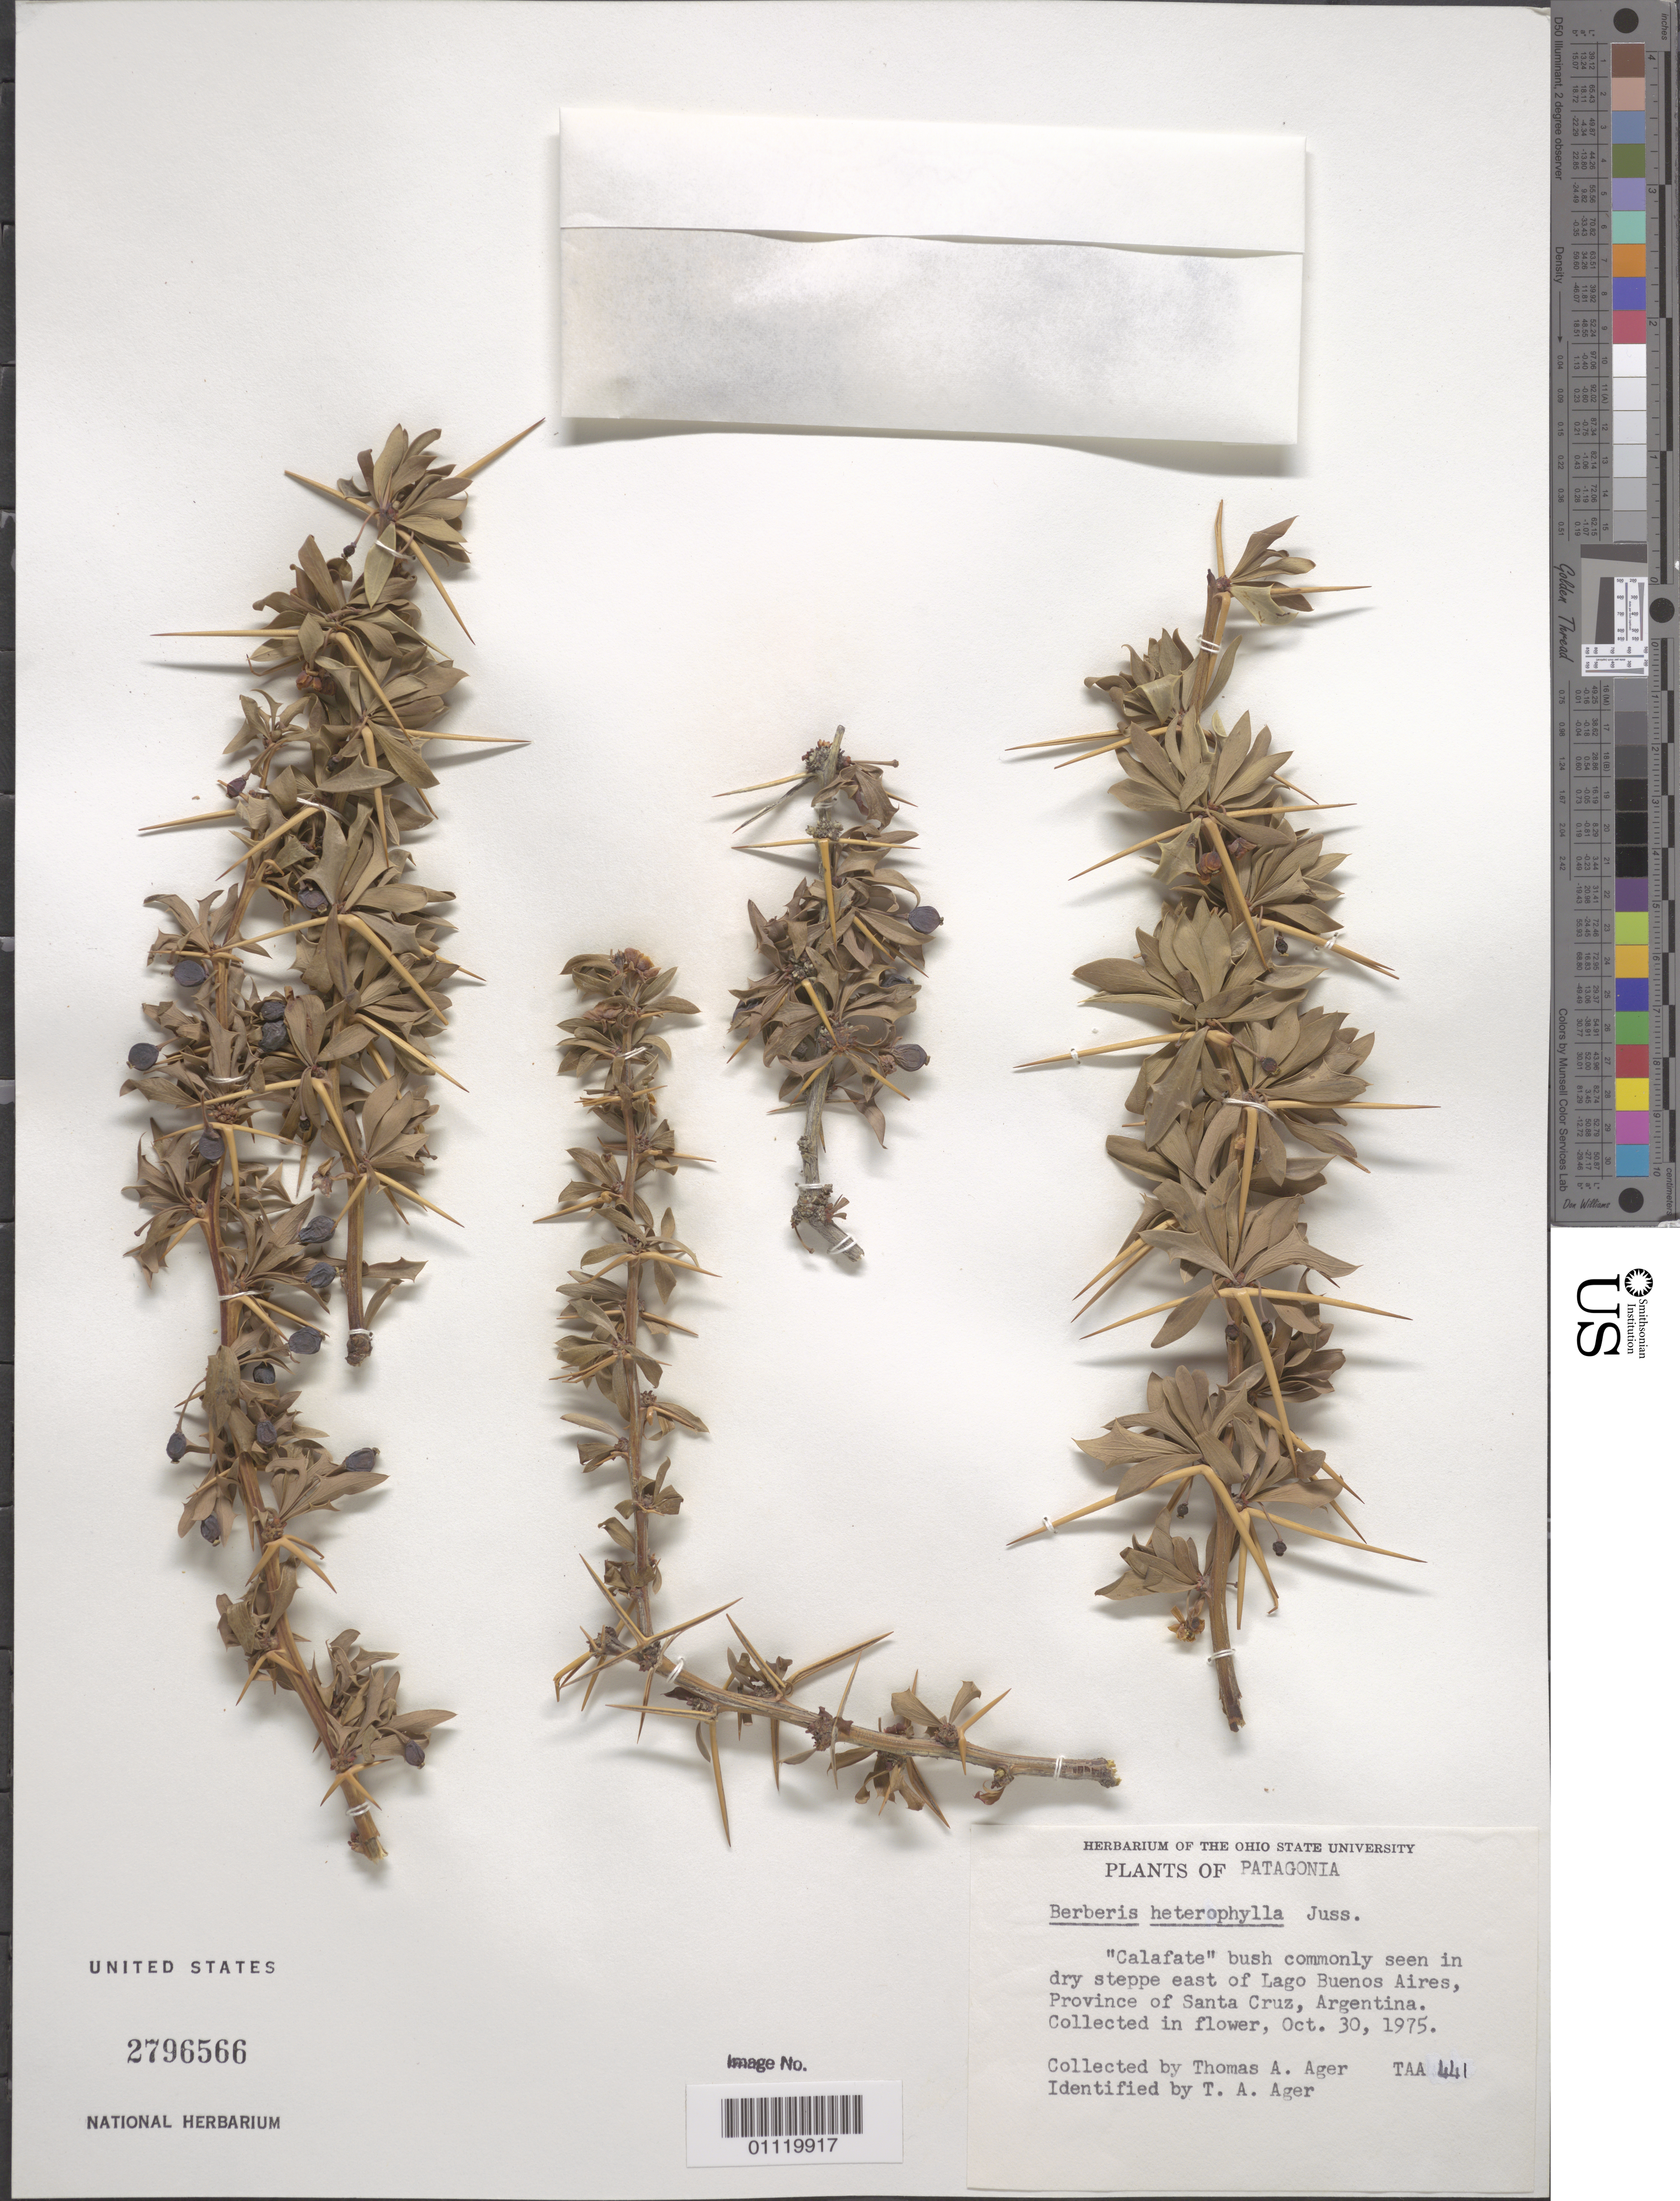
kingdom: Plantae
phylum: Tracheophyta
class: Magnoliopsida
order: Ranunculales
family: Berberidaceae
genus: Berberis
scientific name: Berberis heterophylla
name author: Juss. ex Poir.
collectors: T. A. Ager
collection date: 1975-10-30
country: Argentina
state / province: Santa Cruz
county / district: Lago Buenos Aires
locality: Commonly seen in dry steppe east of Lago Buenos Aires.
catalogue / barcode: US 2796566